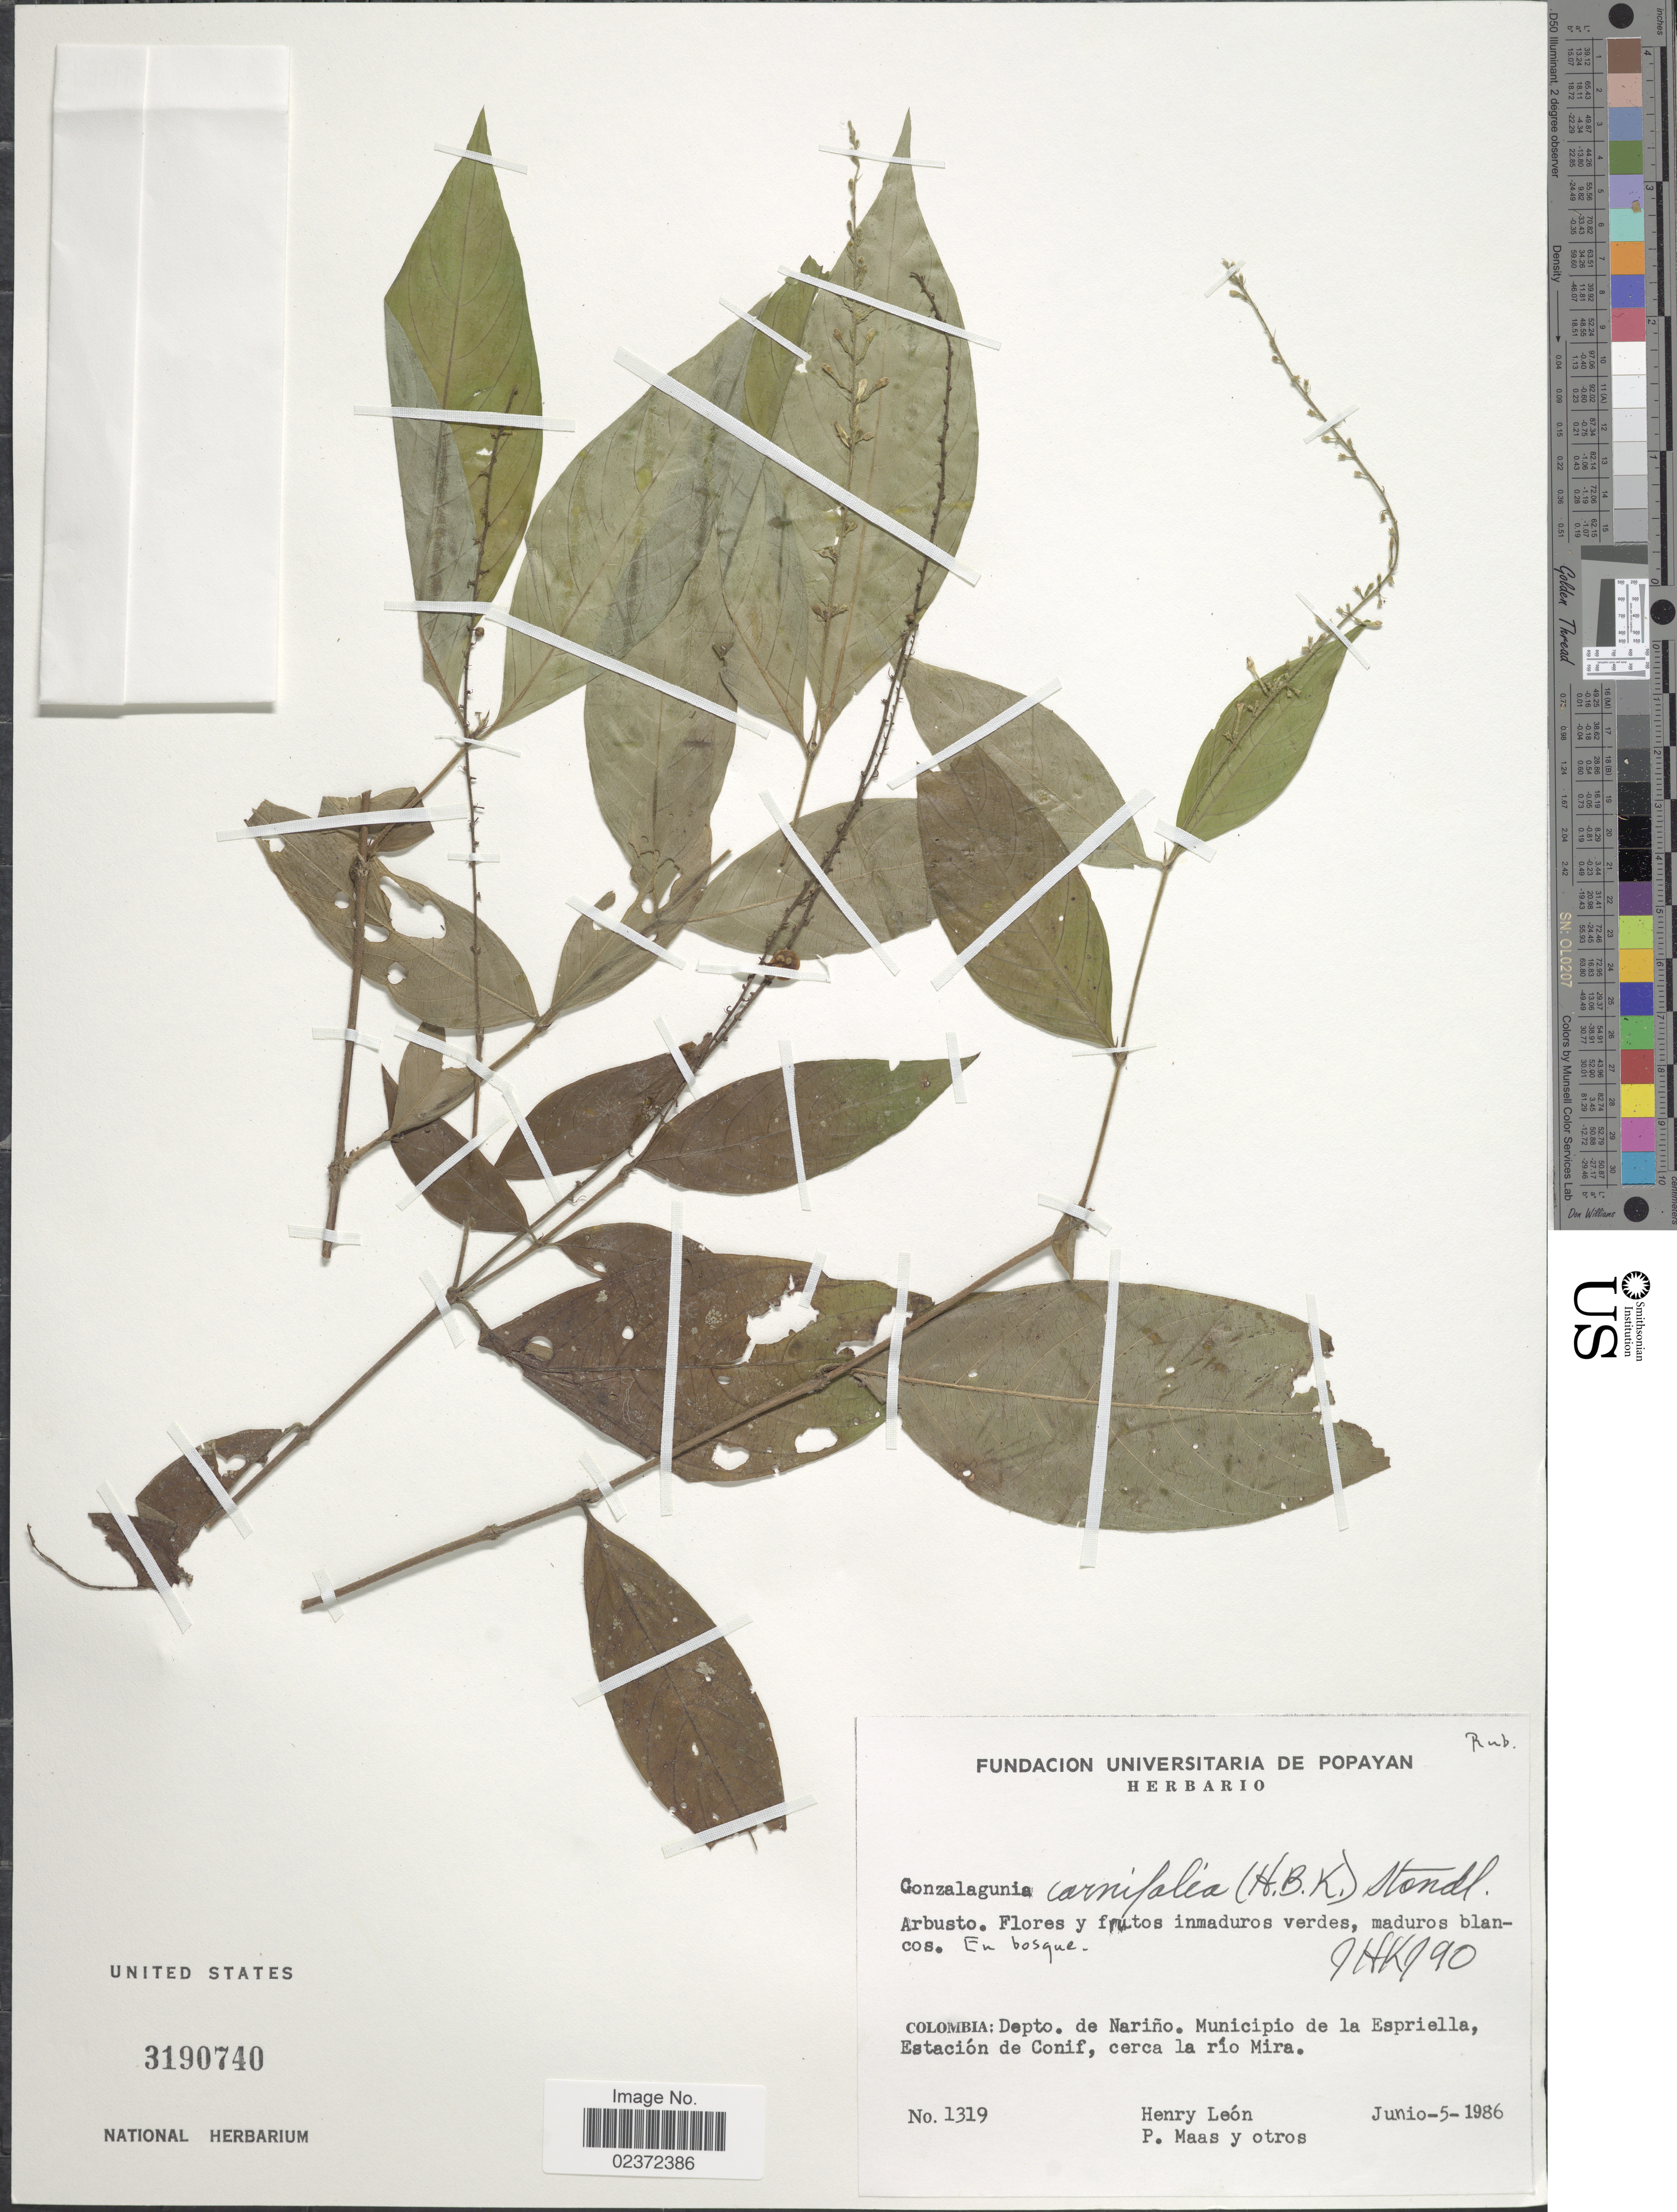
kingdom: Plantae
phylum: Tracheophyta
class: Magnoliopsida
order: Gentianales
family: Rubiaceae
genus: Gonzalagunia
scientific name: Gonzalagunia cornifolia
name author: (Kunth) Standl.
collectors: Henry Leon, P. Maas & et al.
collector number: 1319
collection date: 1986-06-05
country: Colombia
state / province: Nariño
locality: Depto de Nariño. Municipio de la Espriella, Estación de Conif, cerca la río Mira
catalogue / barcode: US 3190740